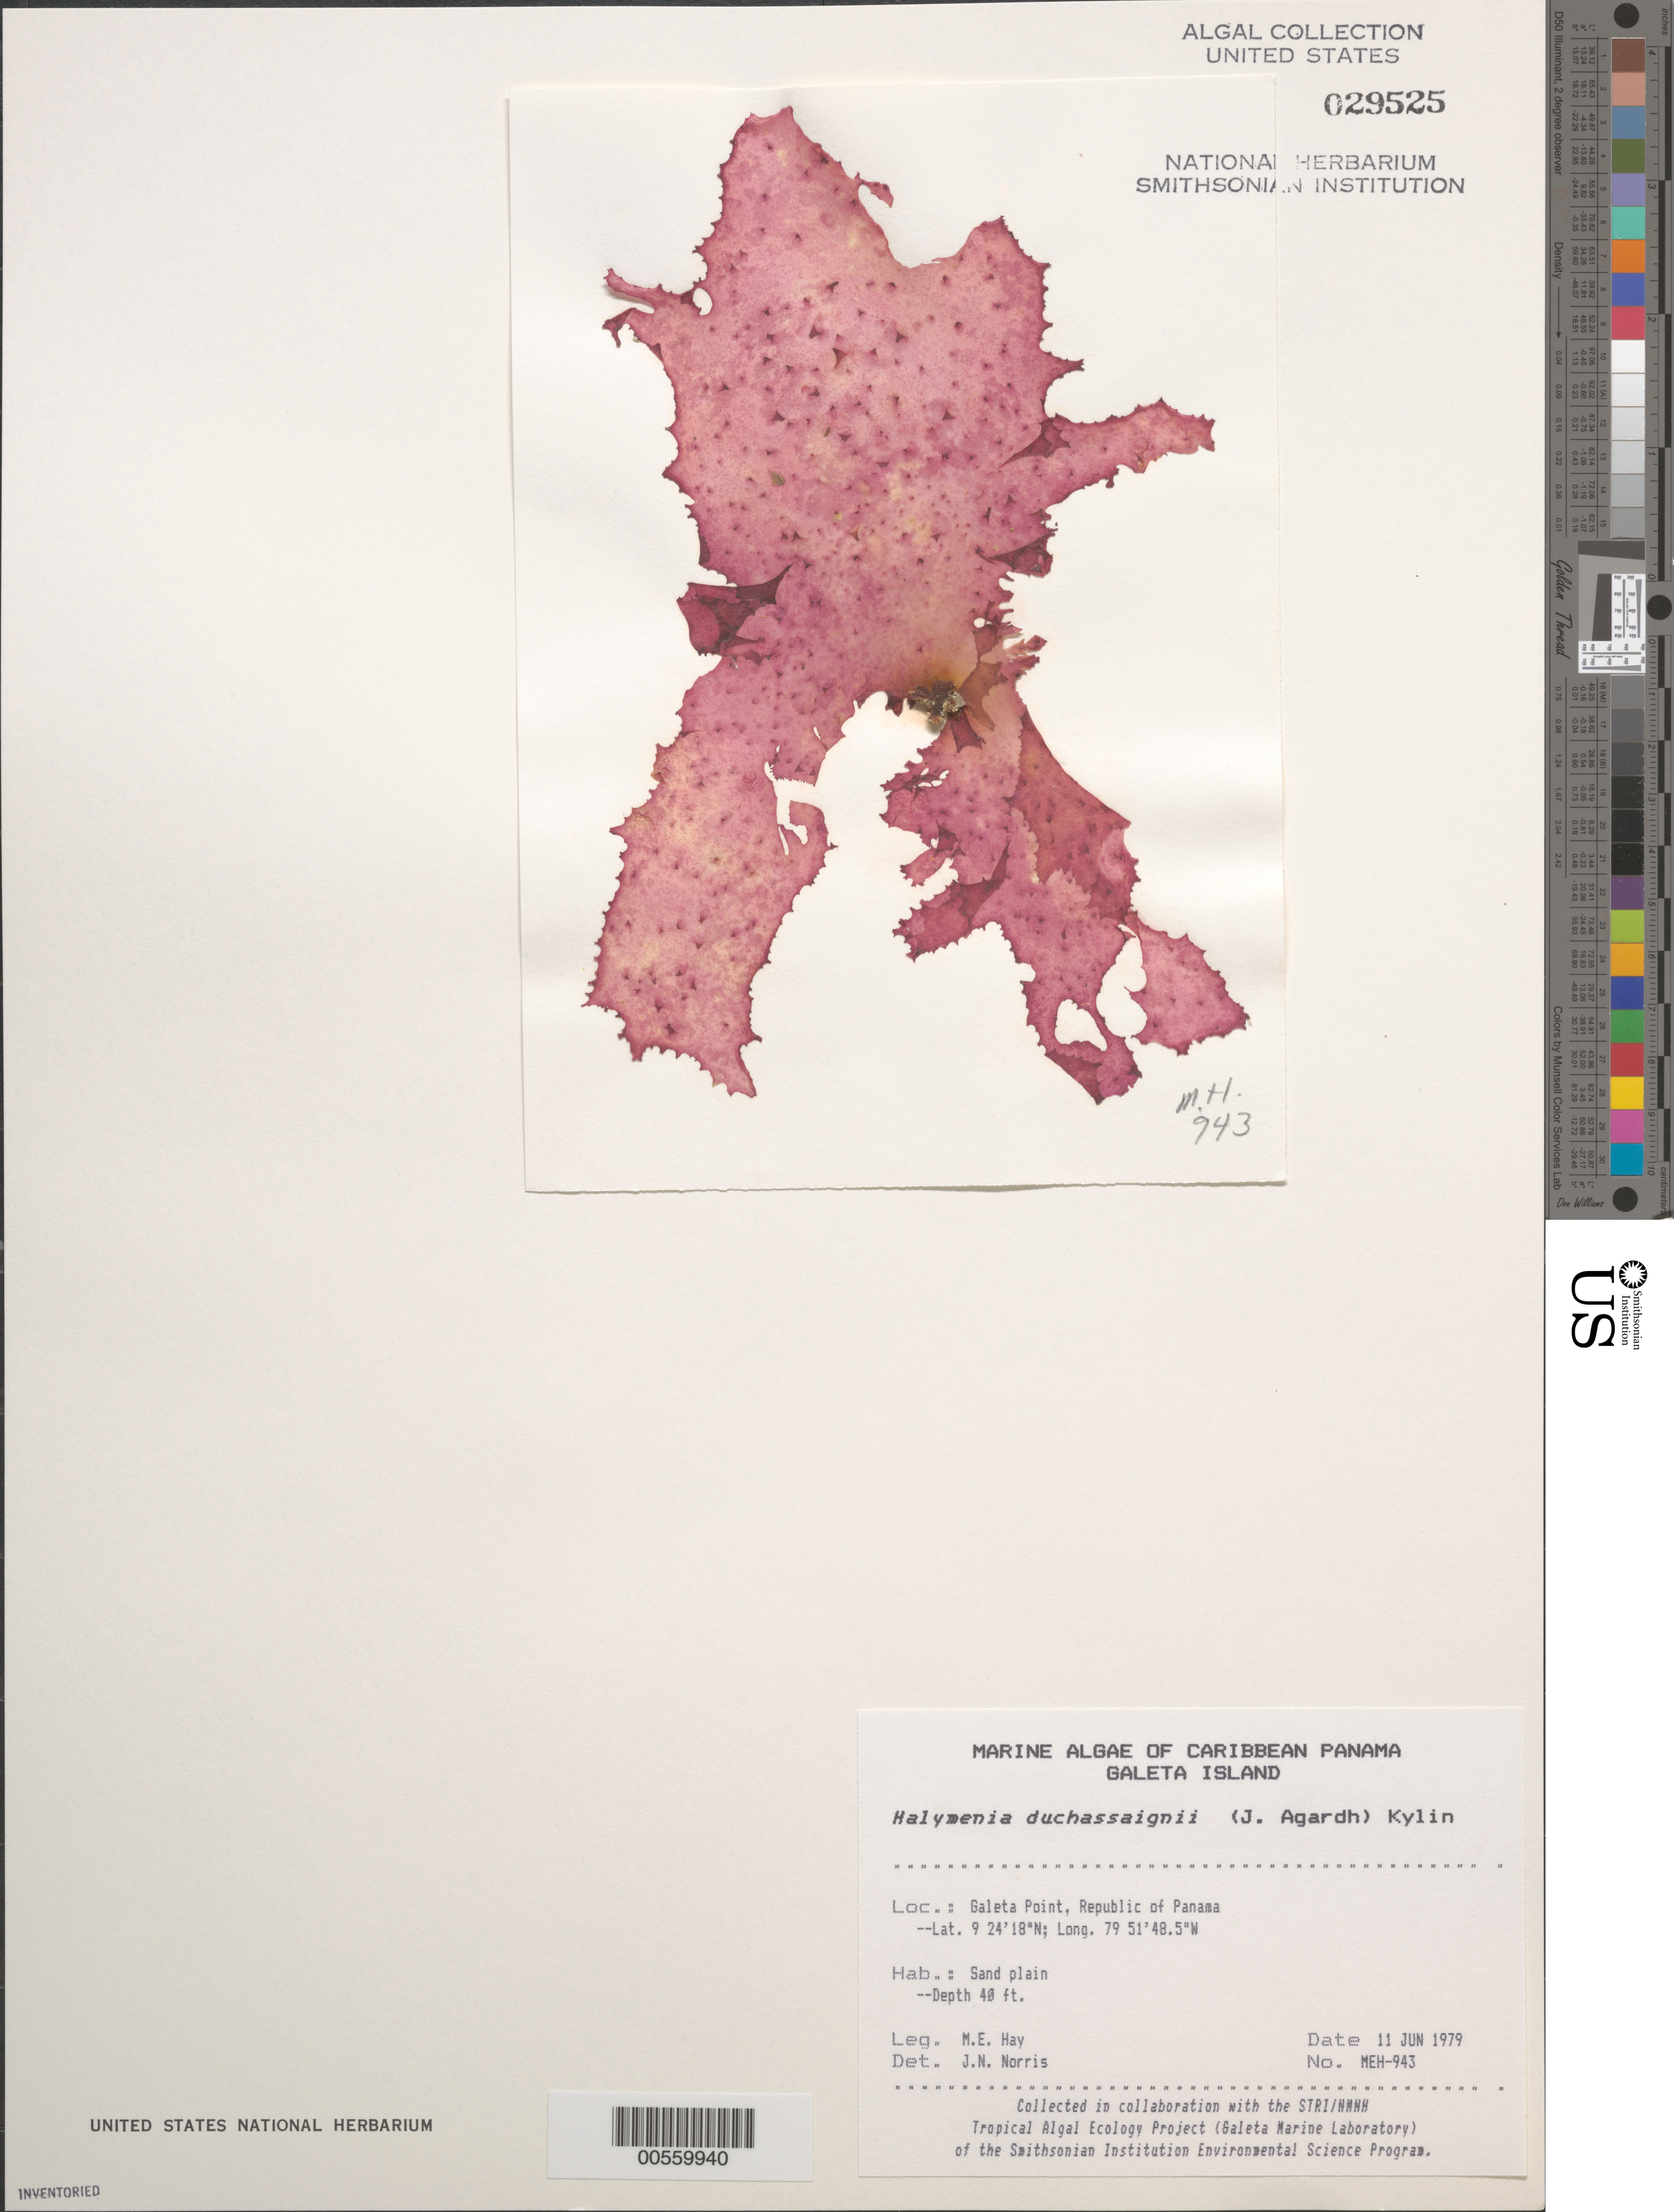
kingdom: Plantae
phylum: Rhodophyta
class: Florideophyceae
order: Halymeniales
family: Halymeniaceae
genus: Halymenia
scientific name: Halymenia duchassaignii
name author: (J. Agardh) Kylin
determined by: Norris, James N.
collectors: M. E. Hay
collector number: MEH-943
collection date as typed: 11 Jun 1979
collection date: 1979-06-11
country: Panama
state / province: Colón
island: Galeta Island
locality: Galeta Point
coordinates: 9 24' 18" N, 79 51' 48.5" W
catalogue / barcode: US 29525